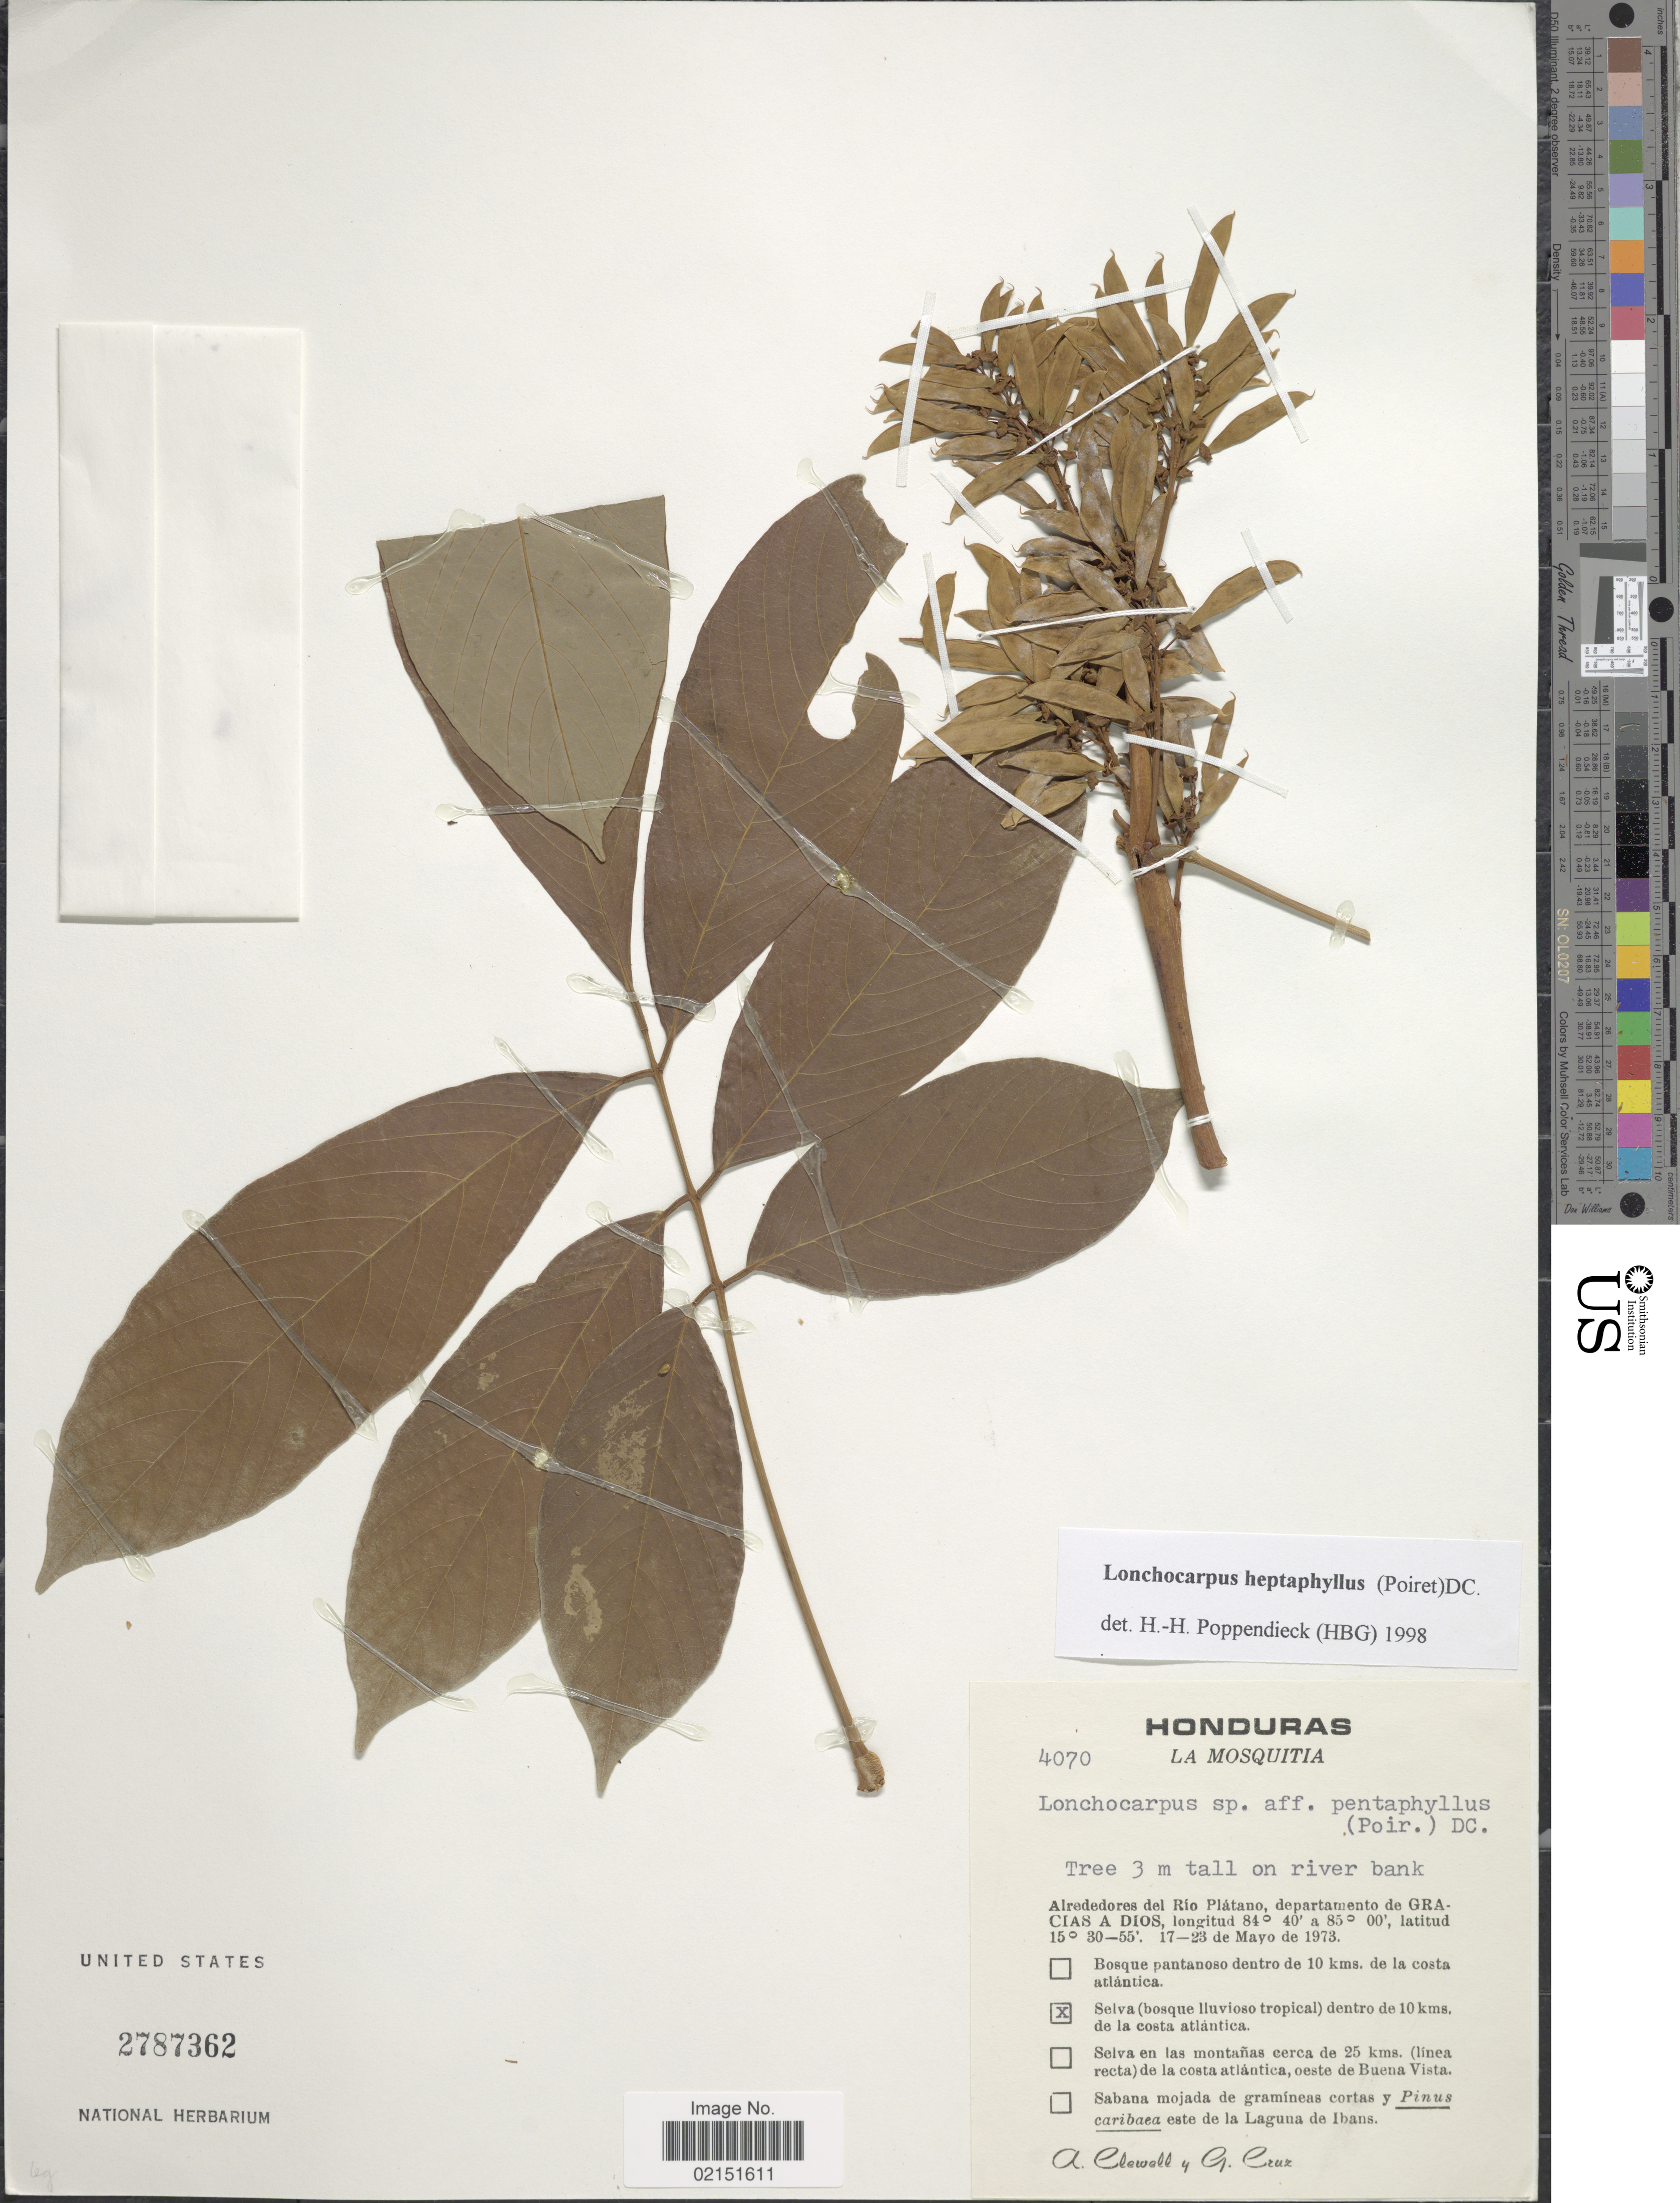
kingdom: Plantae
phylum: Tracheophyta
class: Magnoliopsida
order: Fabales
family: Fabaceae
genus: Lonchocarpus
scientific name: Lonchocarpus heptaphyllus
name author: (Poir.) DC.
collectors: A. Clewell & G. Cruz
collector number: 4070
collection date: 1973-05-17/1973-05-23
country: Honduras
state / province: Gracias de Dios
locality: La Mosquitia. Alrededores del Rio Platano, departamento de Gracias a Dios. Selva (bosque lluvioso tropical) dentro de 10 kms. de la costa atlantica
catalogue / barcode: US 2787362